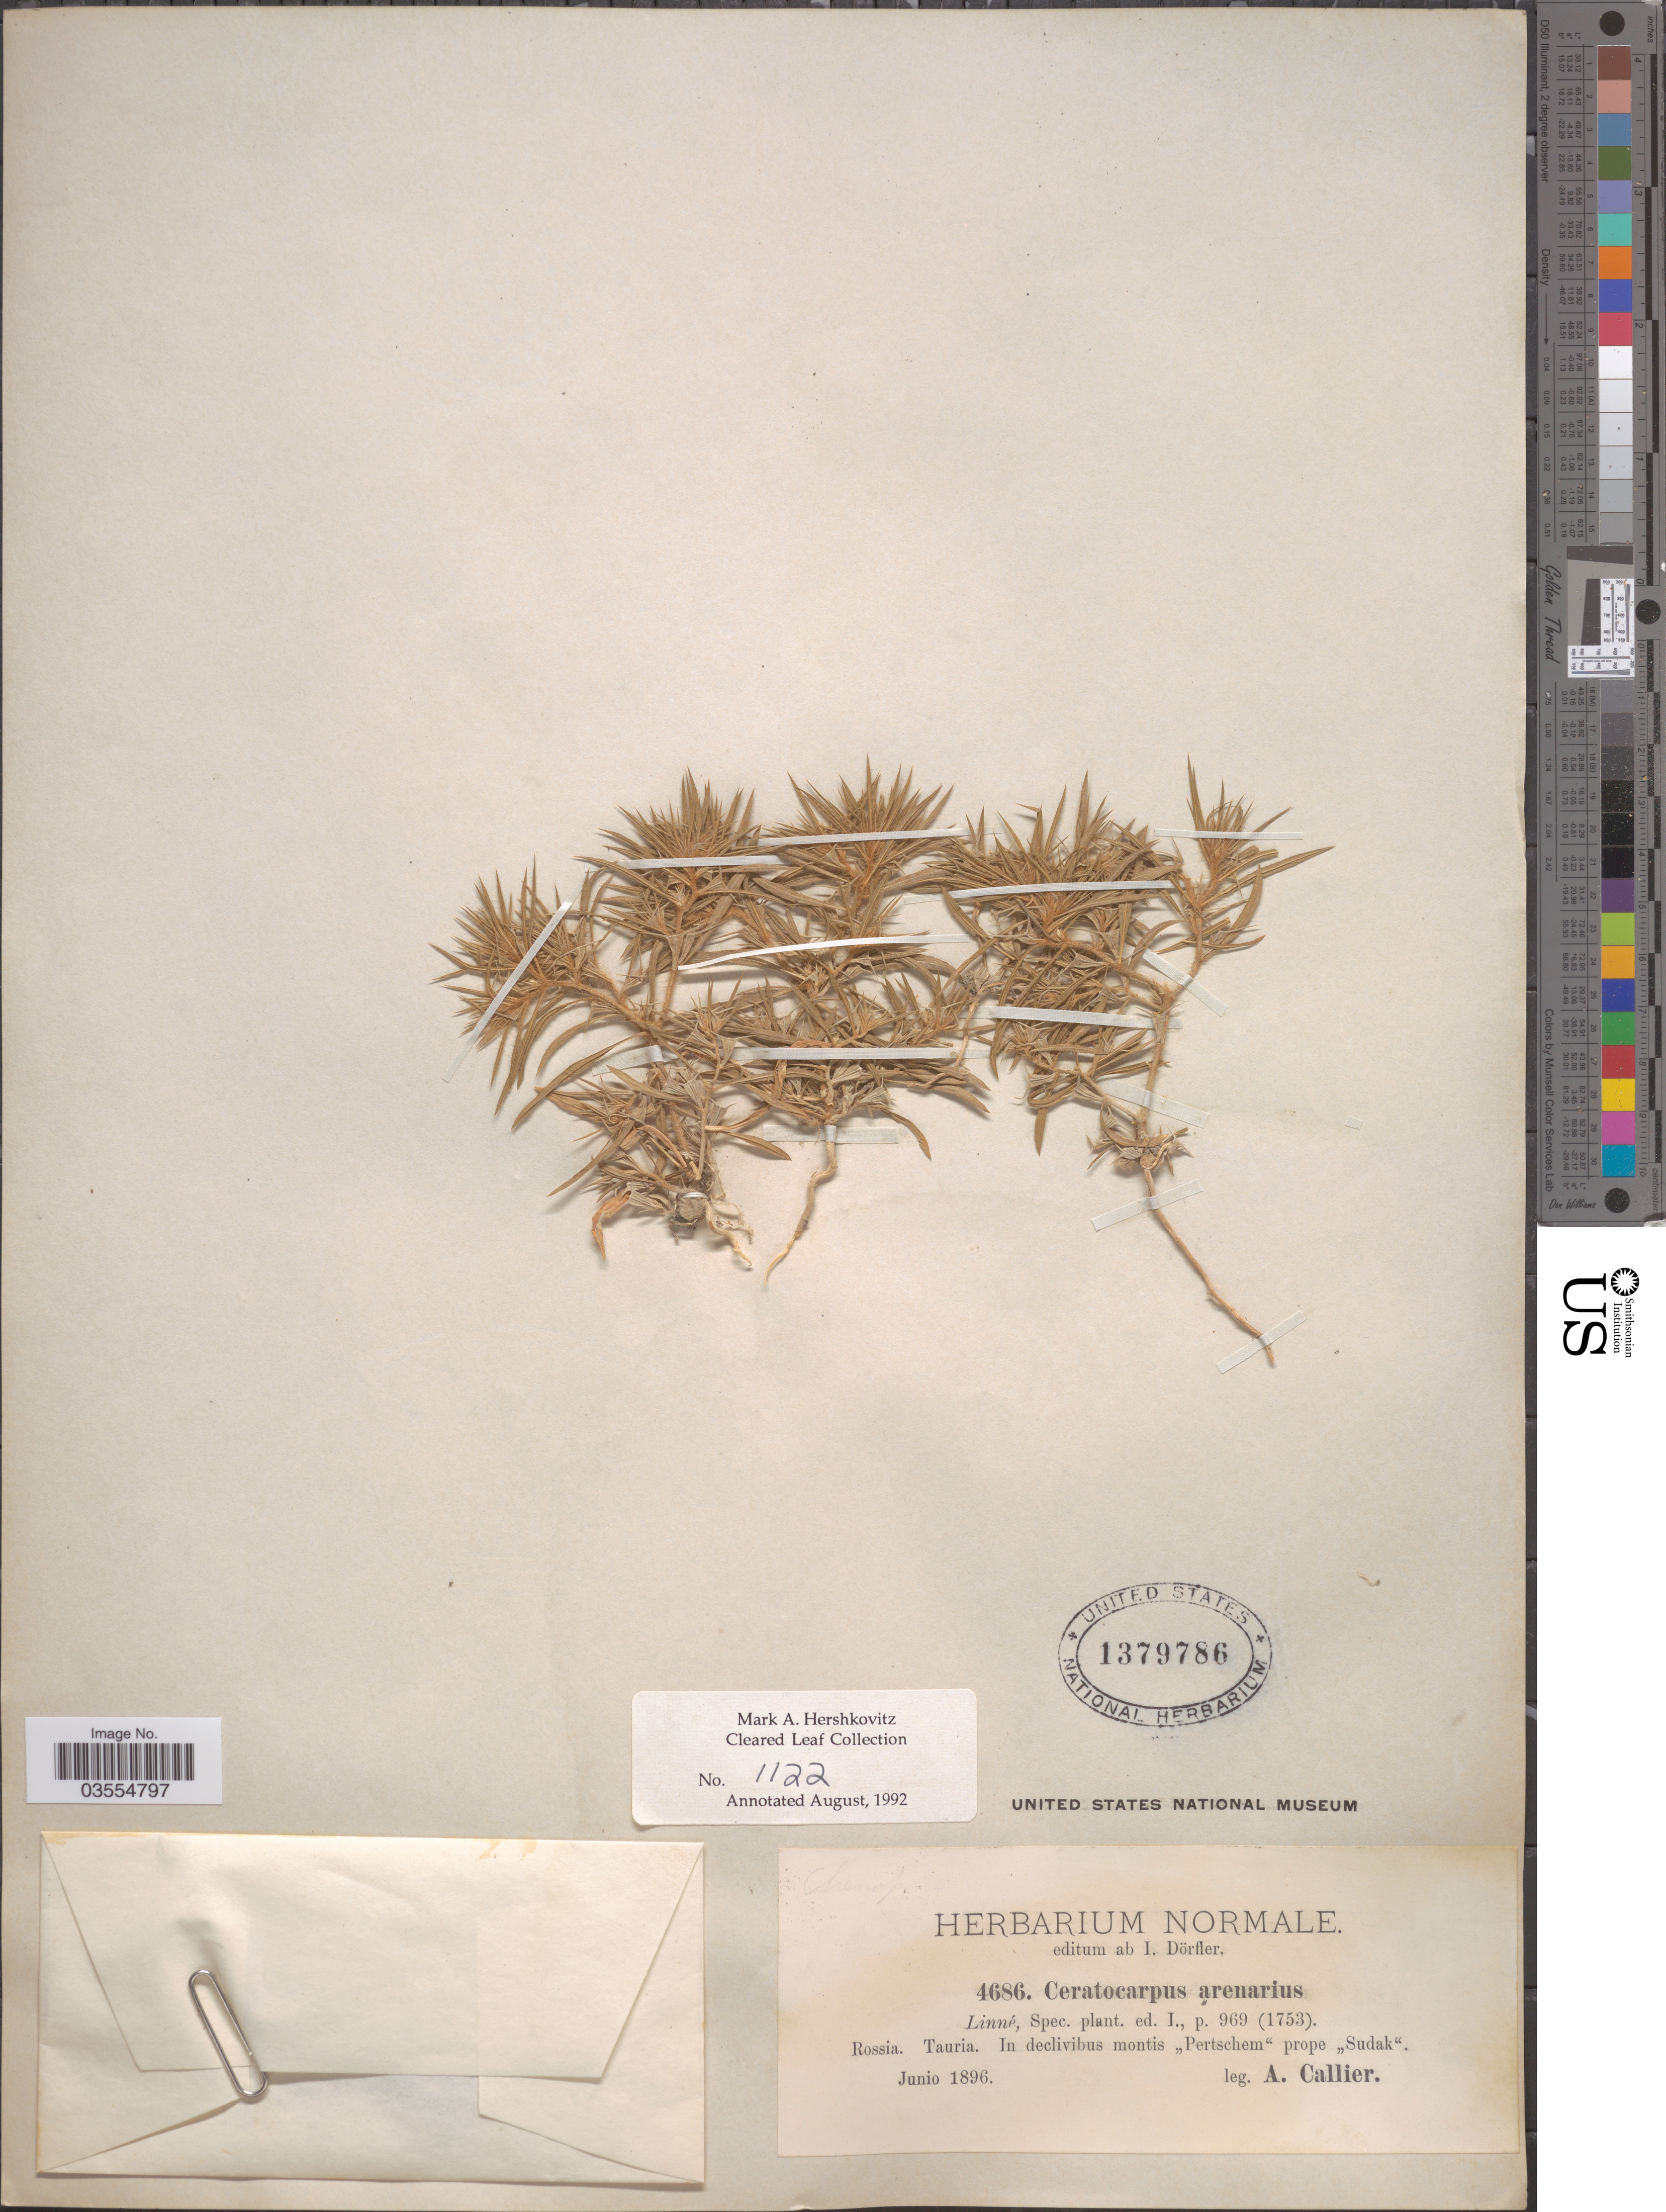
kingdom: Plantae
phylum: Tracheophyta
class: Magnoliopsida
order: Caryophyllales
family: Amaranthaceae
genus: Ceratocarpus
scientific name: Ceratocarpus arenarius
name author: L.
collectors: A. Callier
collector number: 4686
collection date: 1896-06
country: Ukraine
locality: Rossia. Tauria. In declivibus montis "Pertschem' prope "Sudak'.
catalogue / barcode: US 1379786